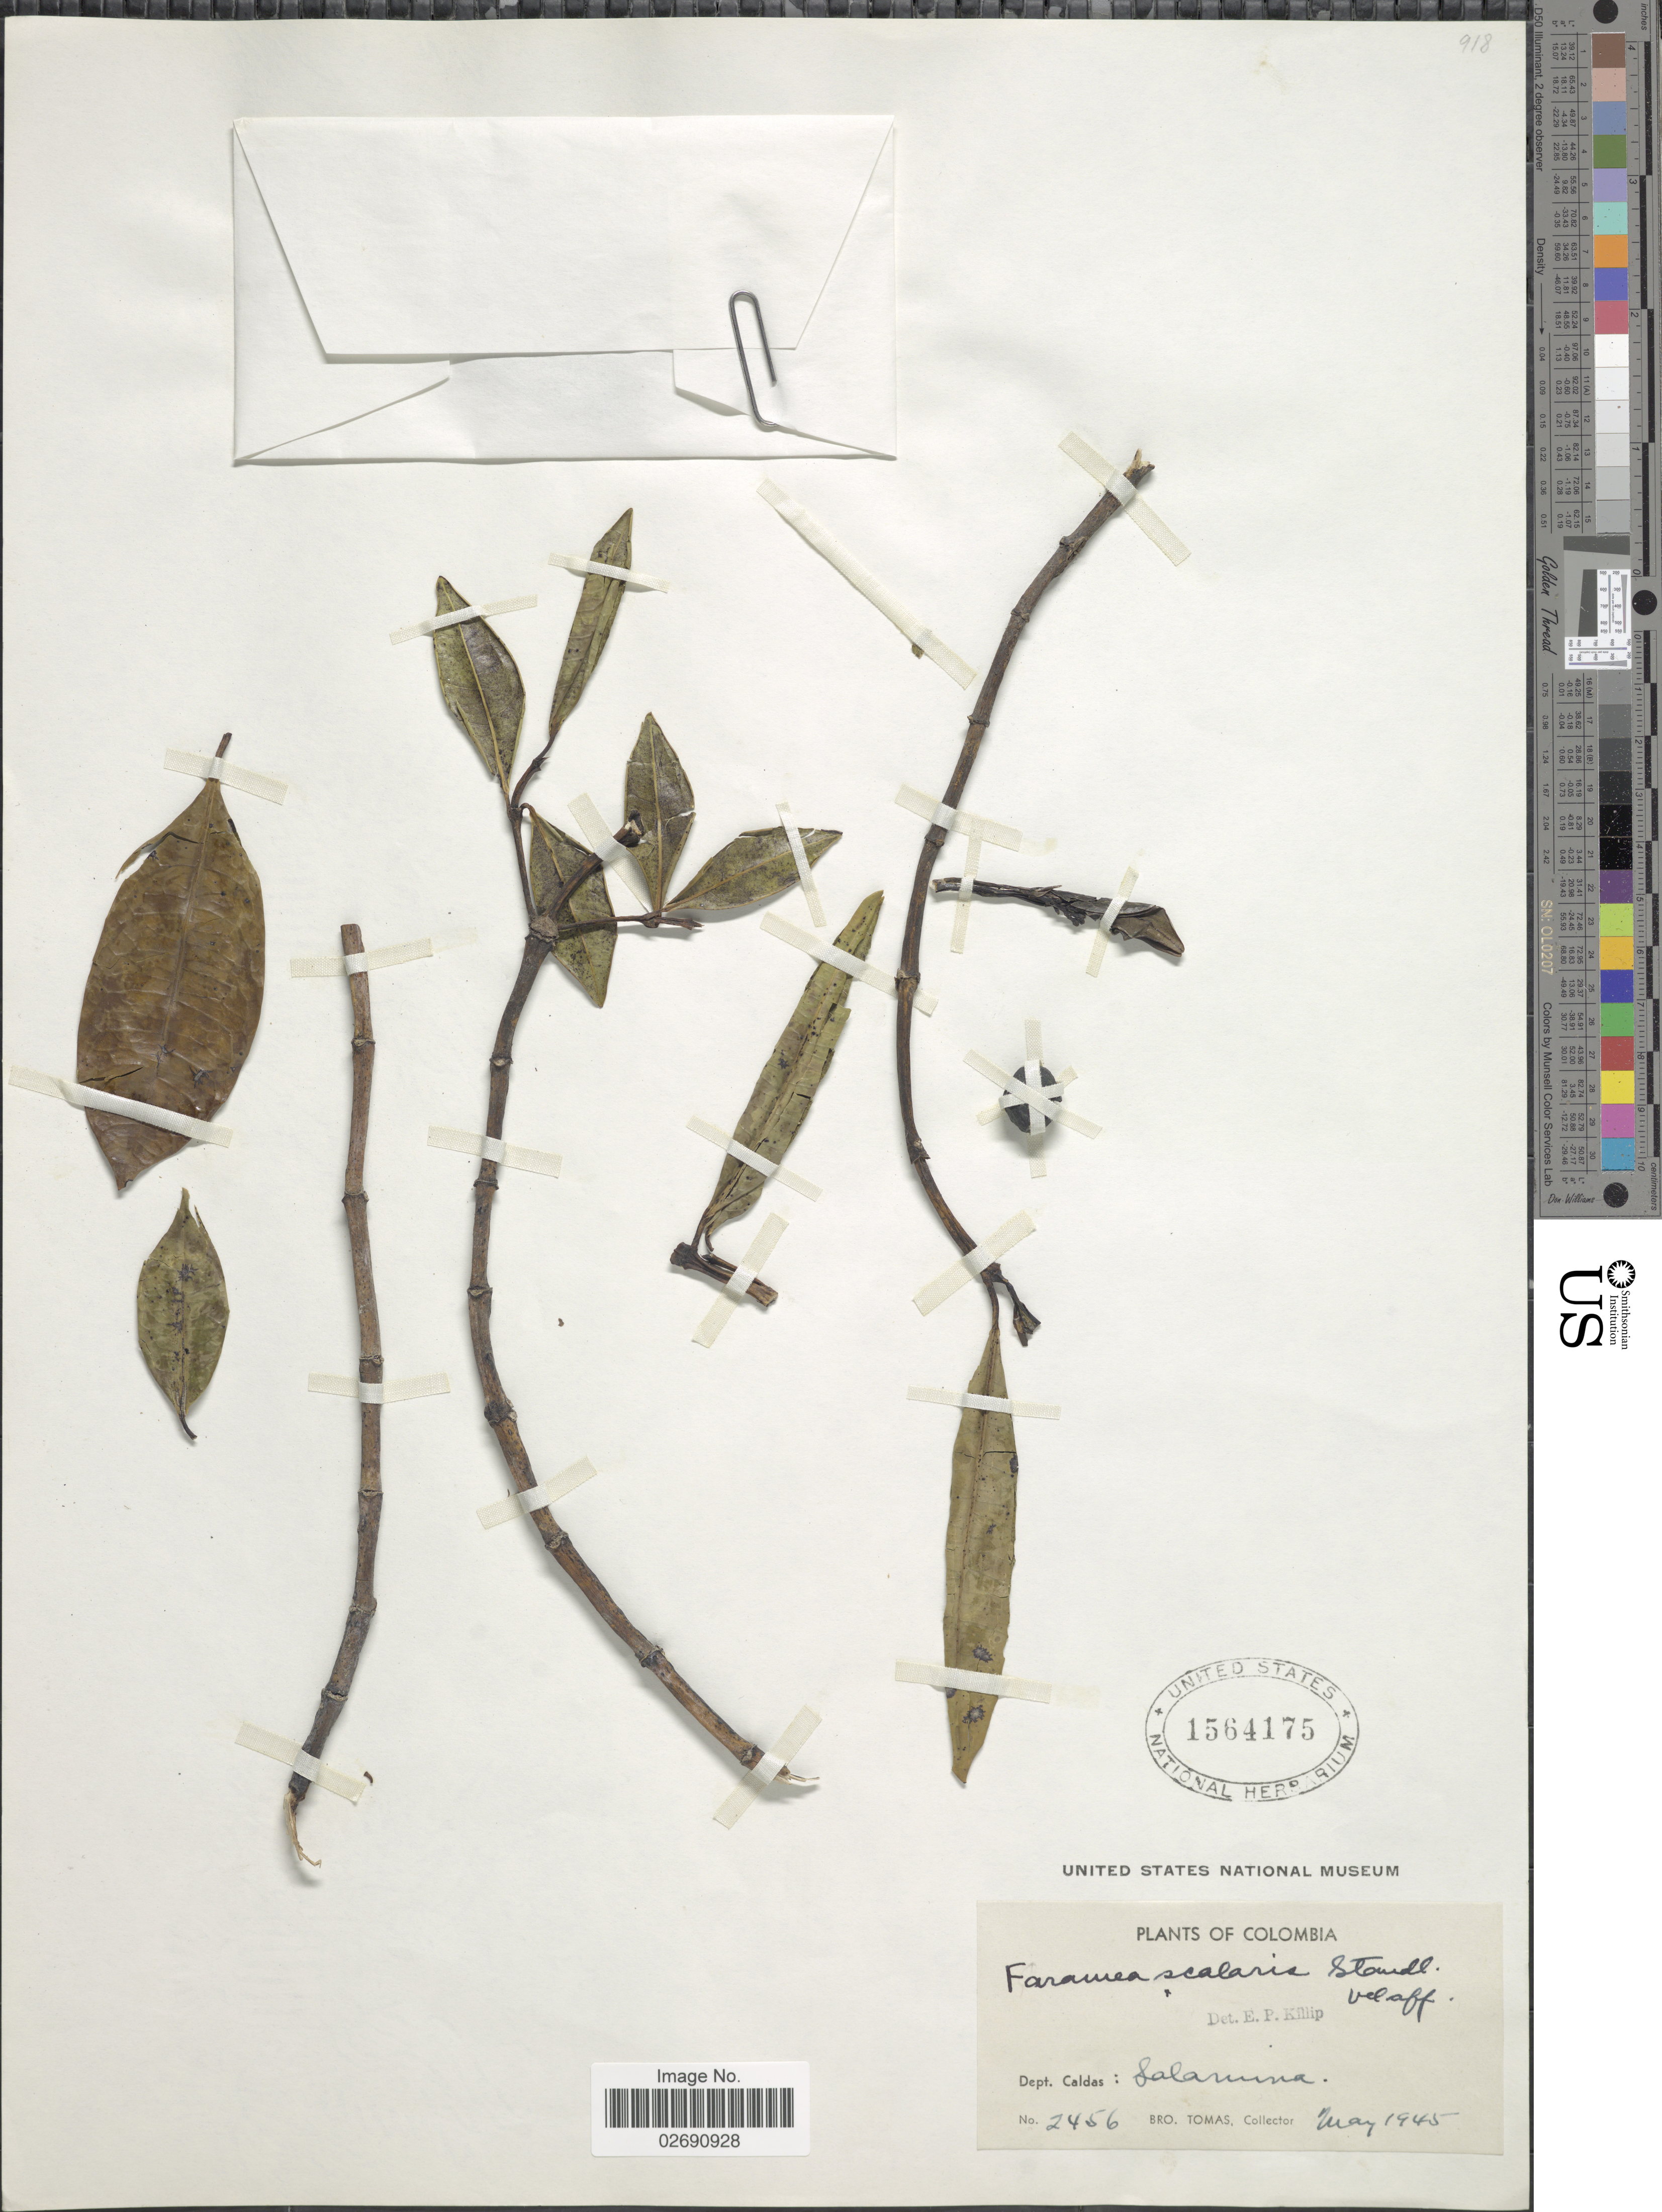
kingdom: Plantae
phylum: Tracheophyta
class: Magnoliopsida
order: Gentianales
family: Rubiaceae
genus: Faramea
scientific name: Faramea scalaris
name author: Standl.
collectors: B. Tomas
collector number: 2456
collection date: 1945-05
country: Colombia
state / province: Caldas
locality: Salamina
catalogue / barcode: US 1564175